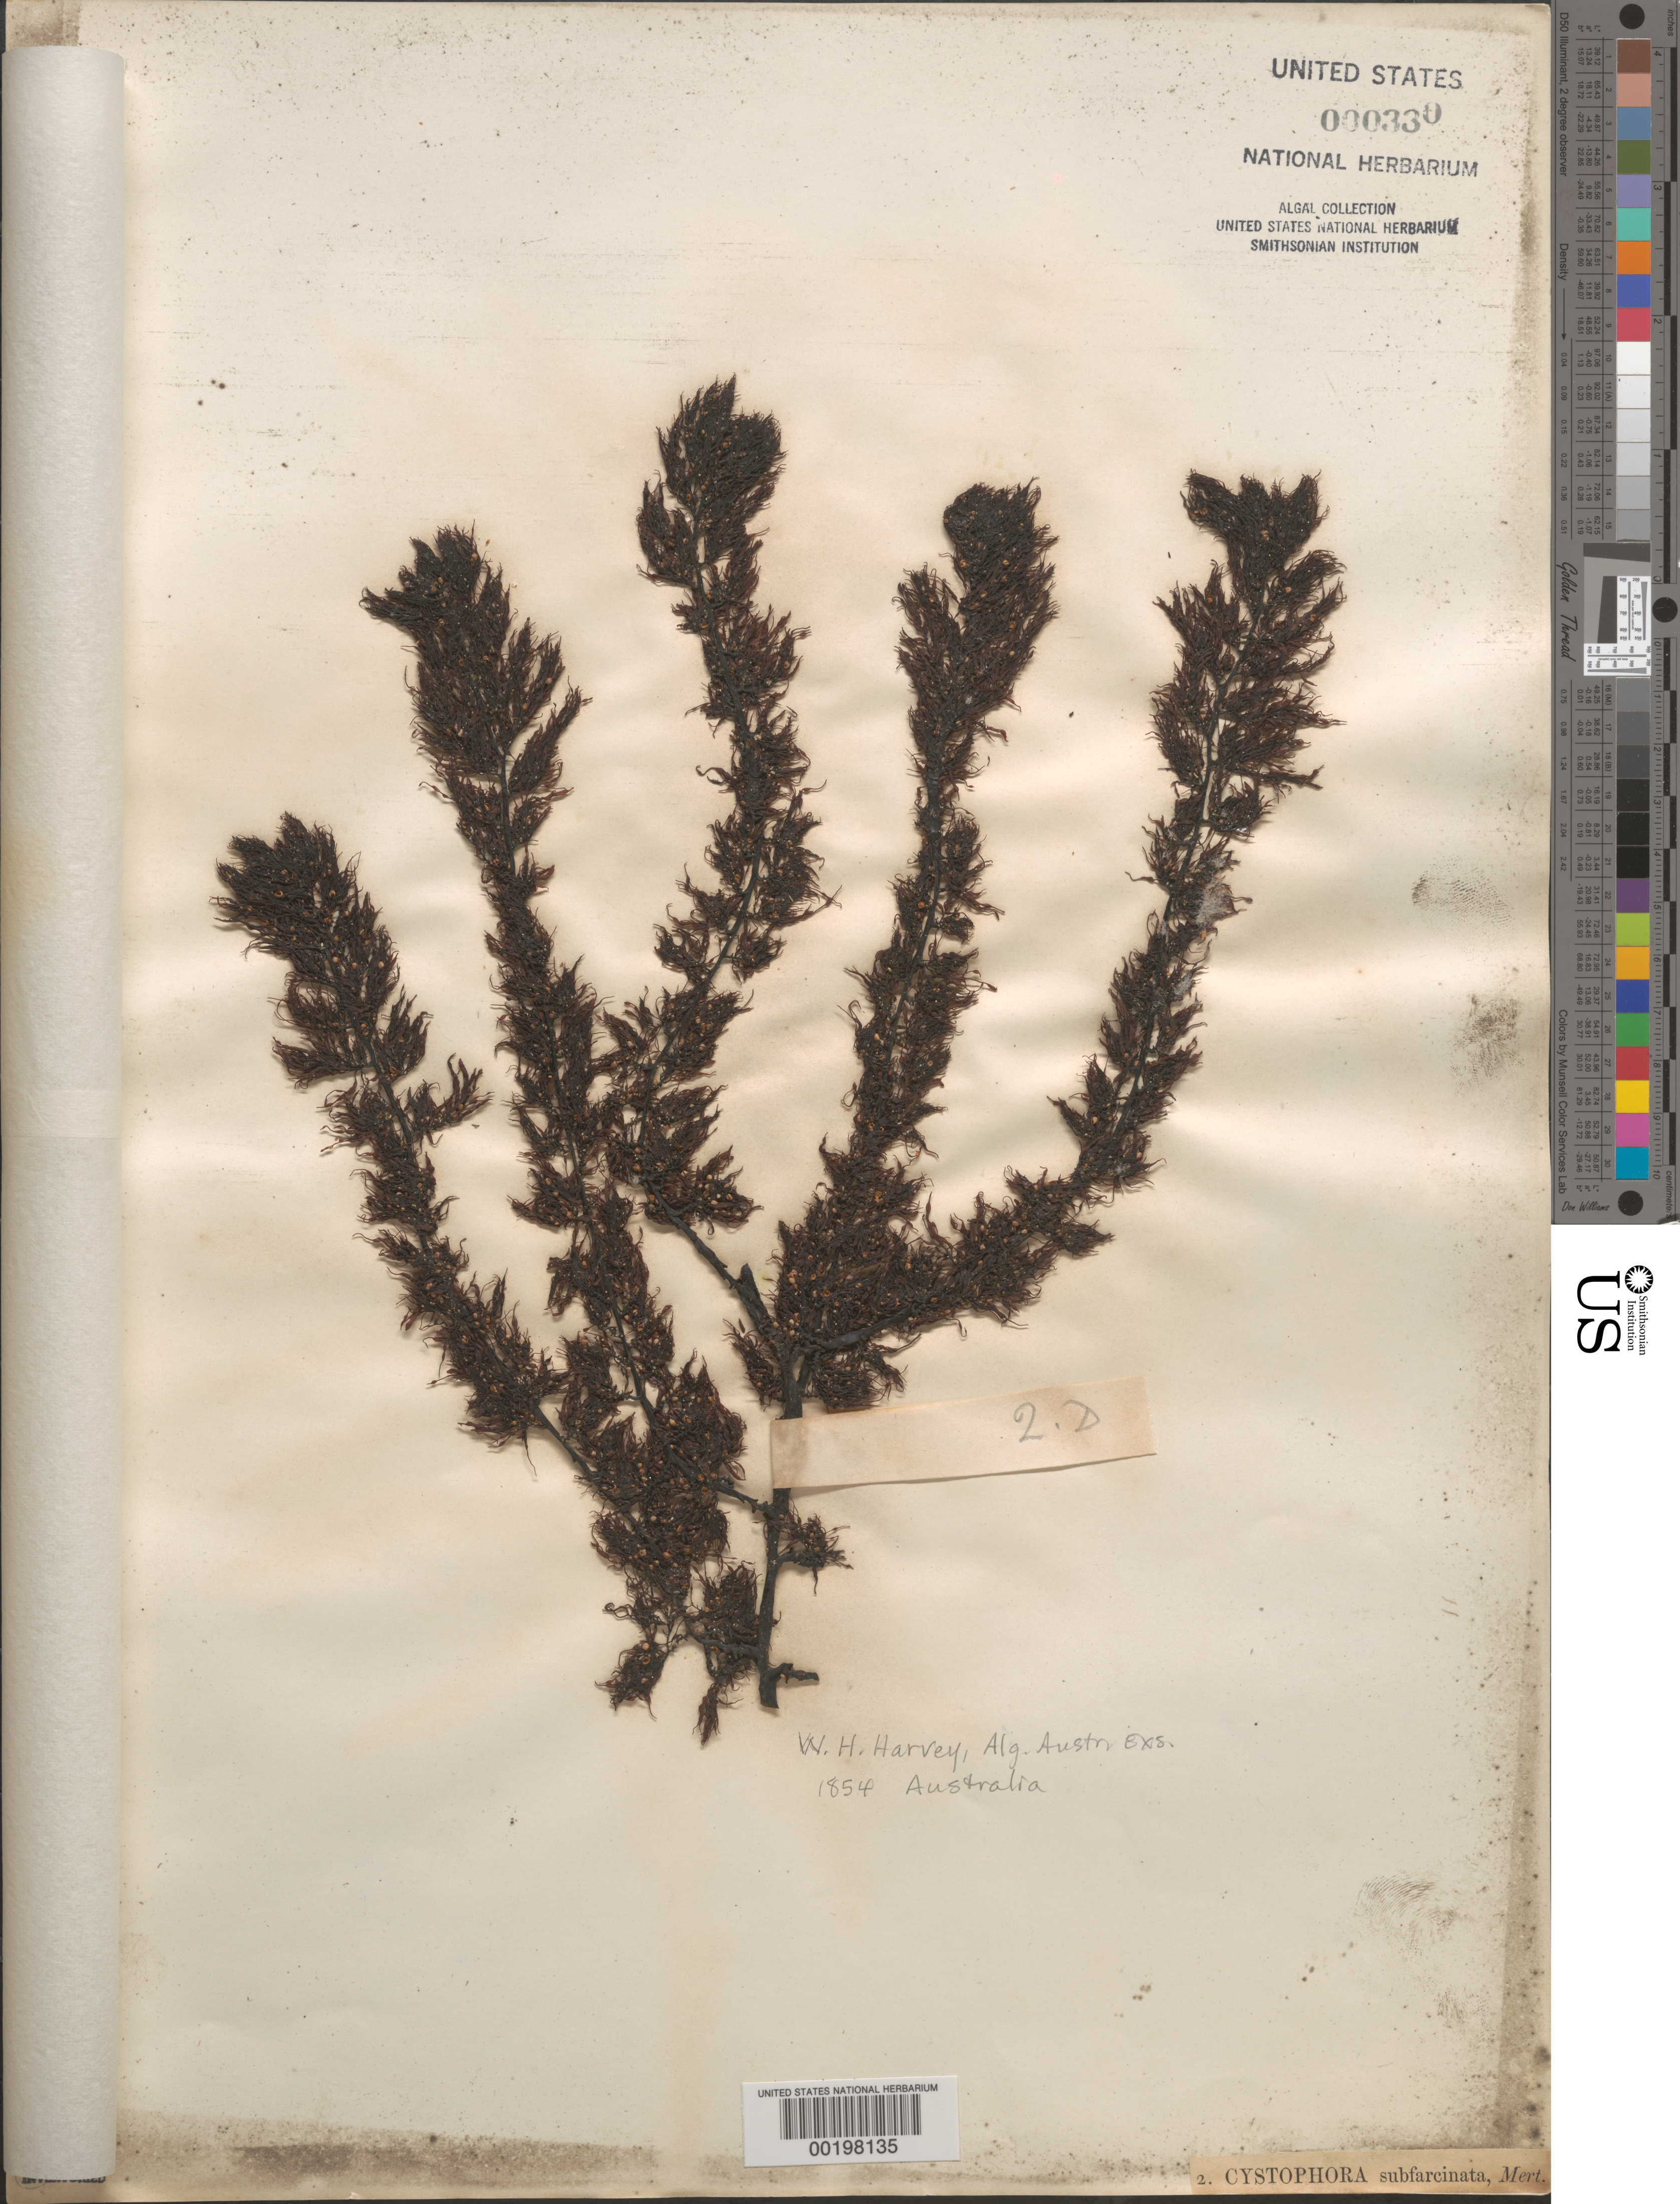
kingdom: Chromista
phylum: Ochrophyta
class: Phaeophyceae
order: Fucales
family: Sargassaceae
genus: Cystophora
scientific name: Cystophora subfarcinata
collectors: W. Harvey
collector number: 2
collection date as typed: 1854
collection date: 1854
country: Australia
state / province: Western Australia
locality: Princess Royal Harbor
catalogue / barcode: US 330